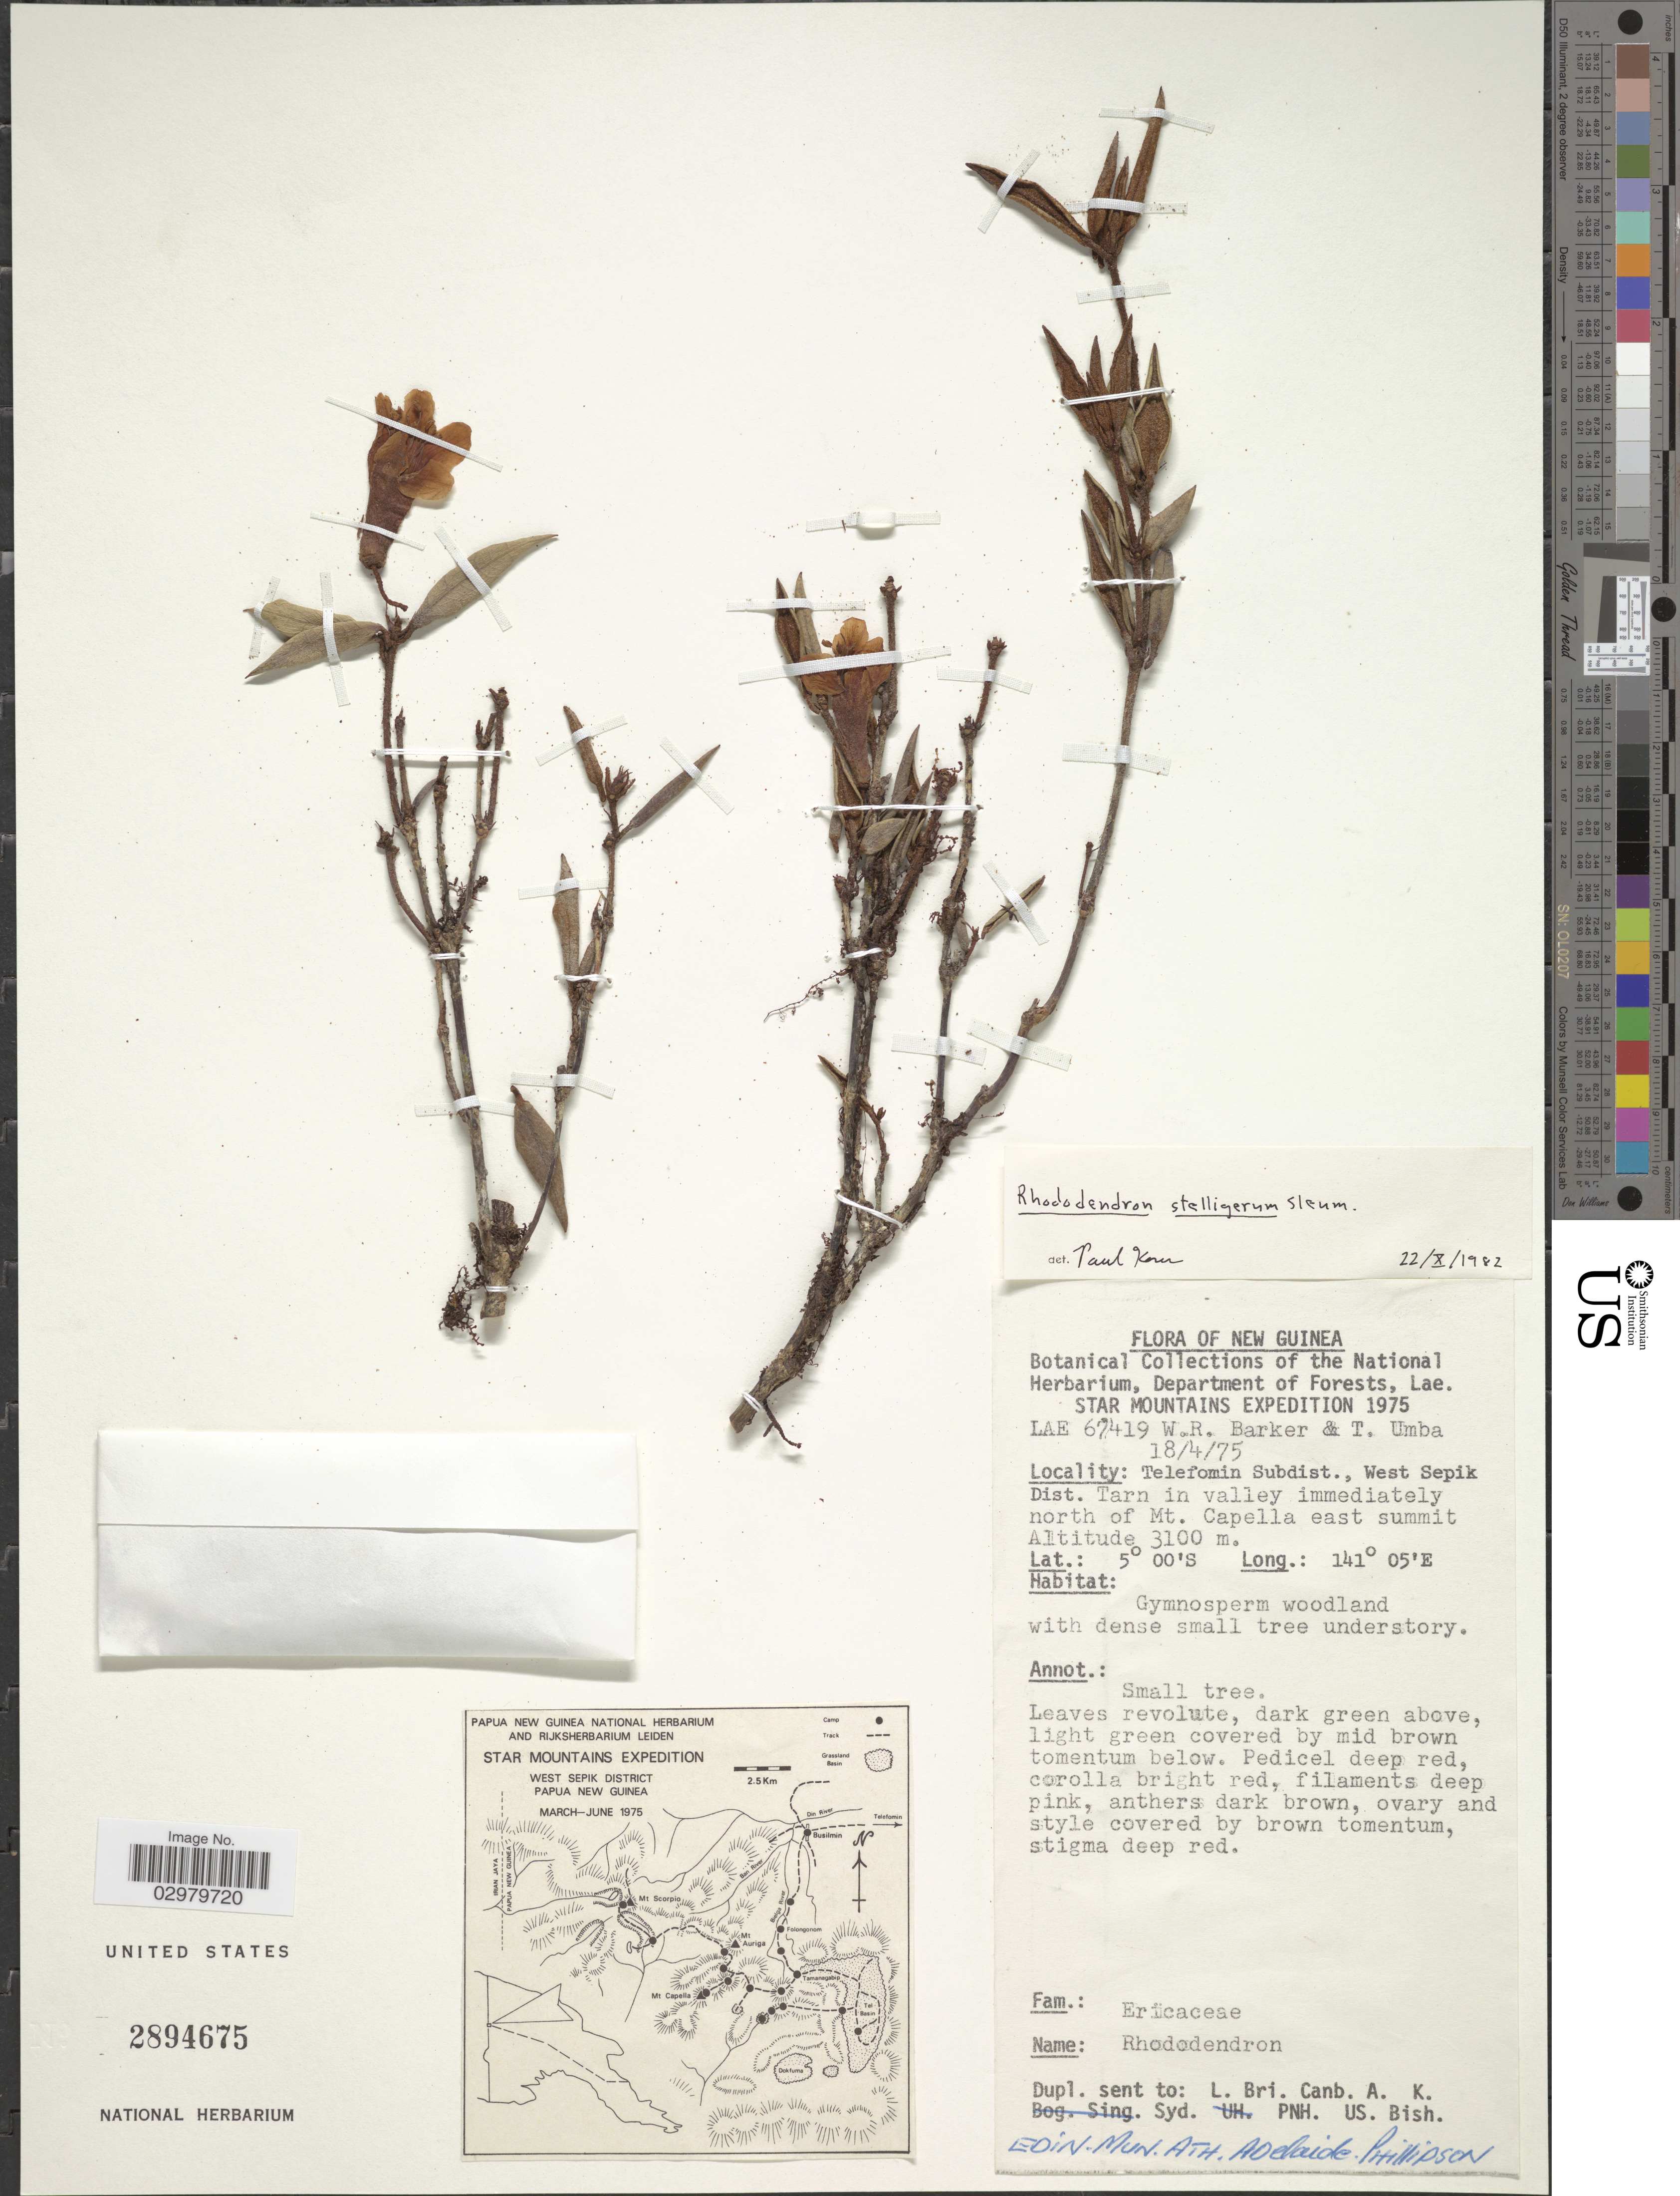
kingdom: Plantae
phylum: Tracheophyta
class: Magnoliopsida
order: Ericales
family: Ericaceae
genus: Rhododendron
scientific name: Rhododendron stelligerum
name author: Sleumer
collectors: W. R. Barker & T. Umba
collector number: LAE 67419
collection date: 1975-04-18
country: Papua New Guinea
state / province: Sandaun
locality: New Guinea. Telefomin Subdist., West Sepik Dist. Tarn in valley immediately north of Mt. Capella east summit.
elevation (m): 3100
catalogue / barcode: US 2894675